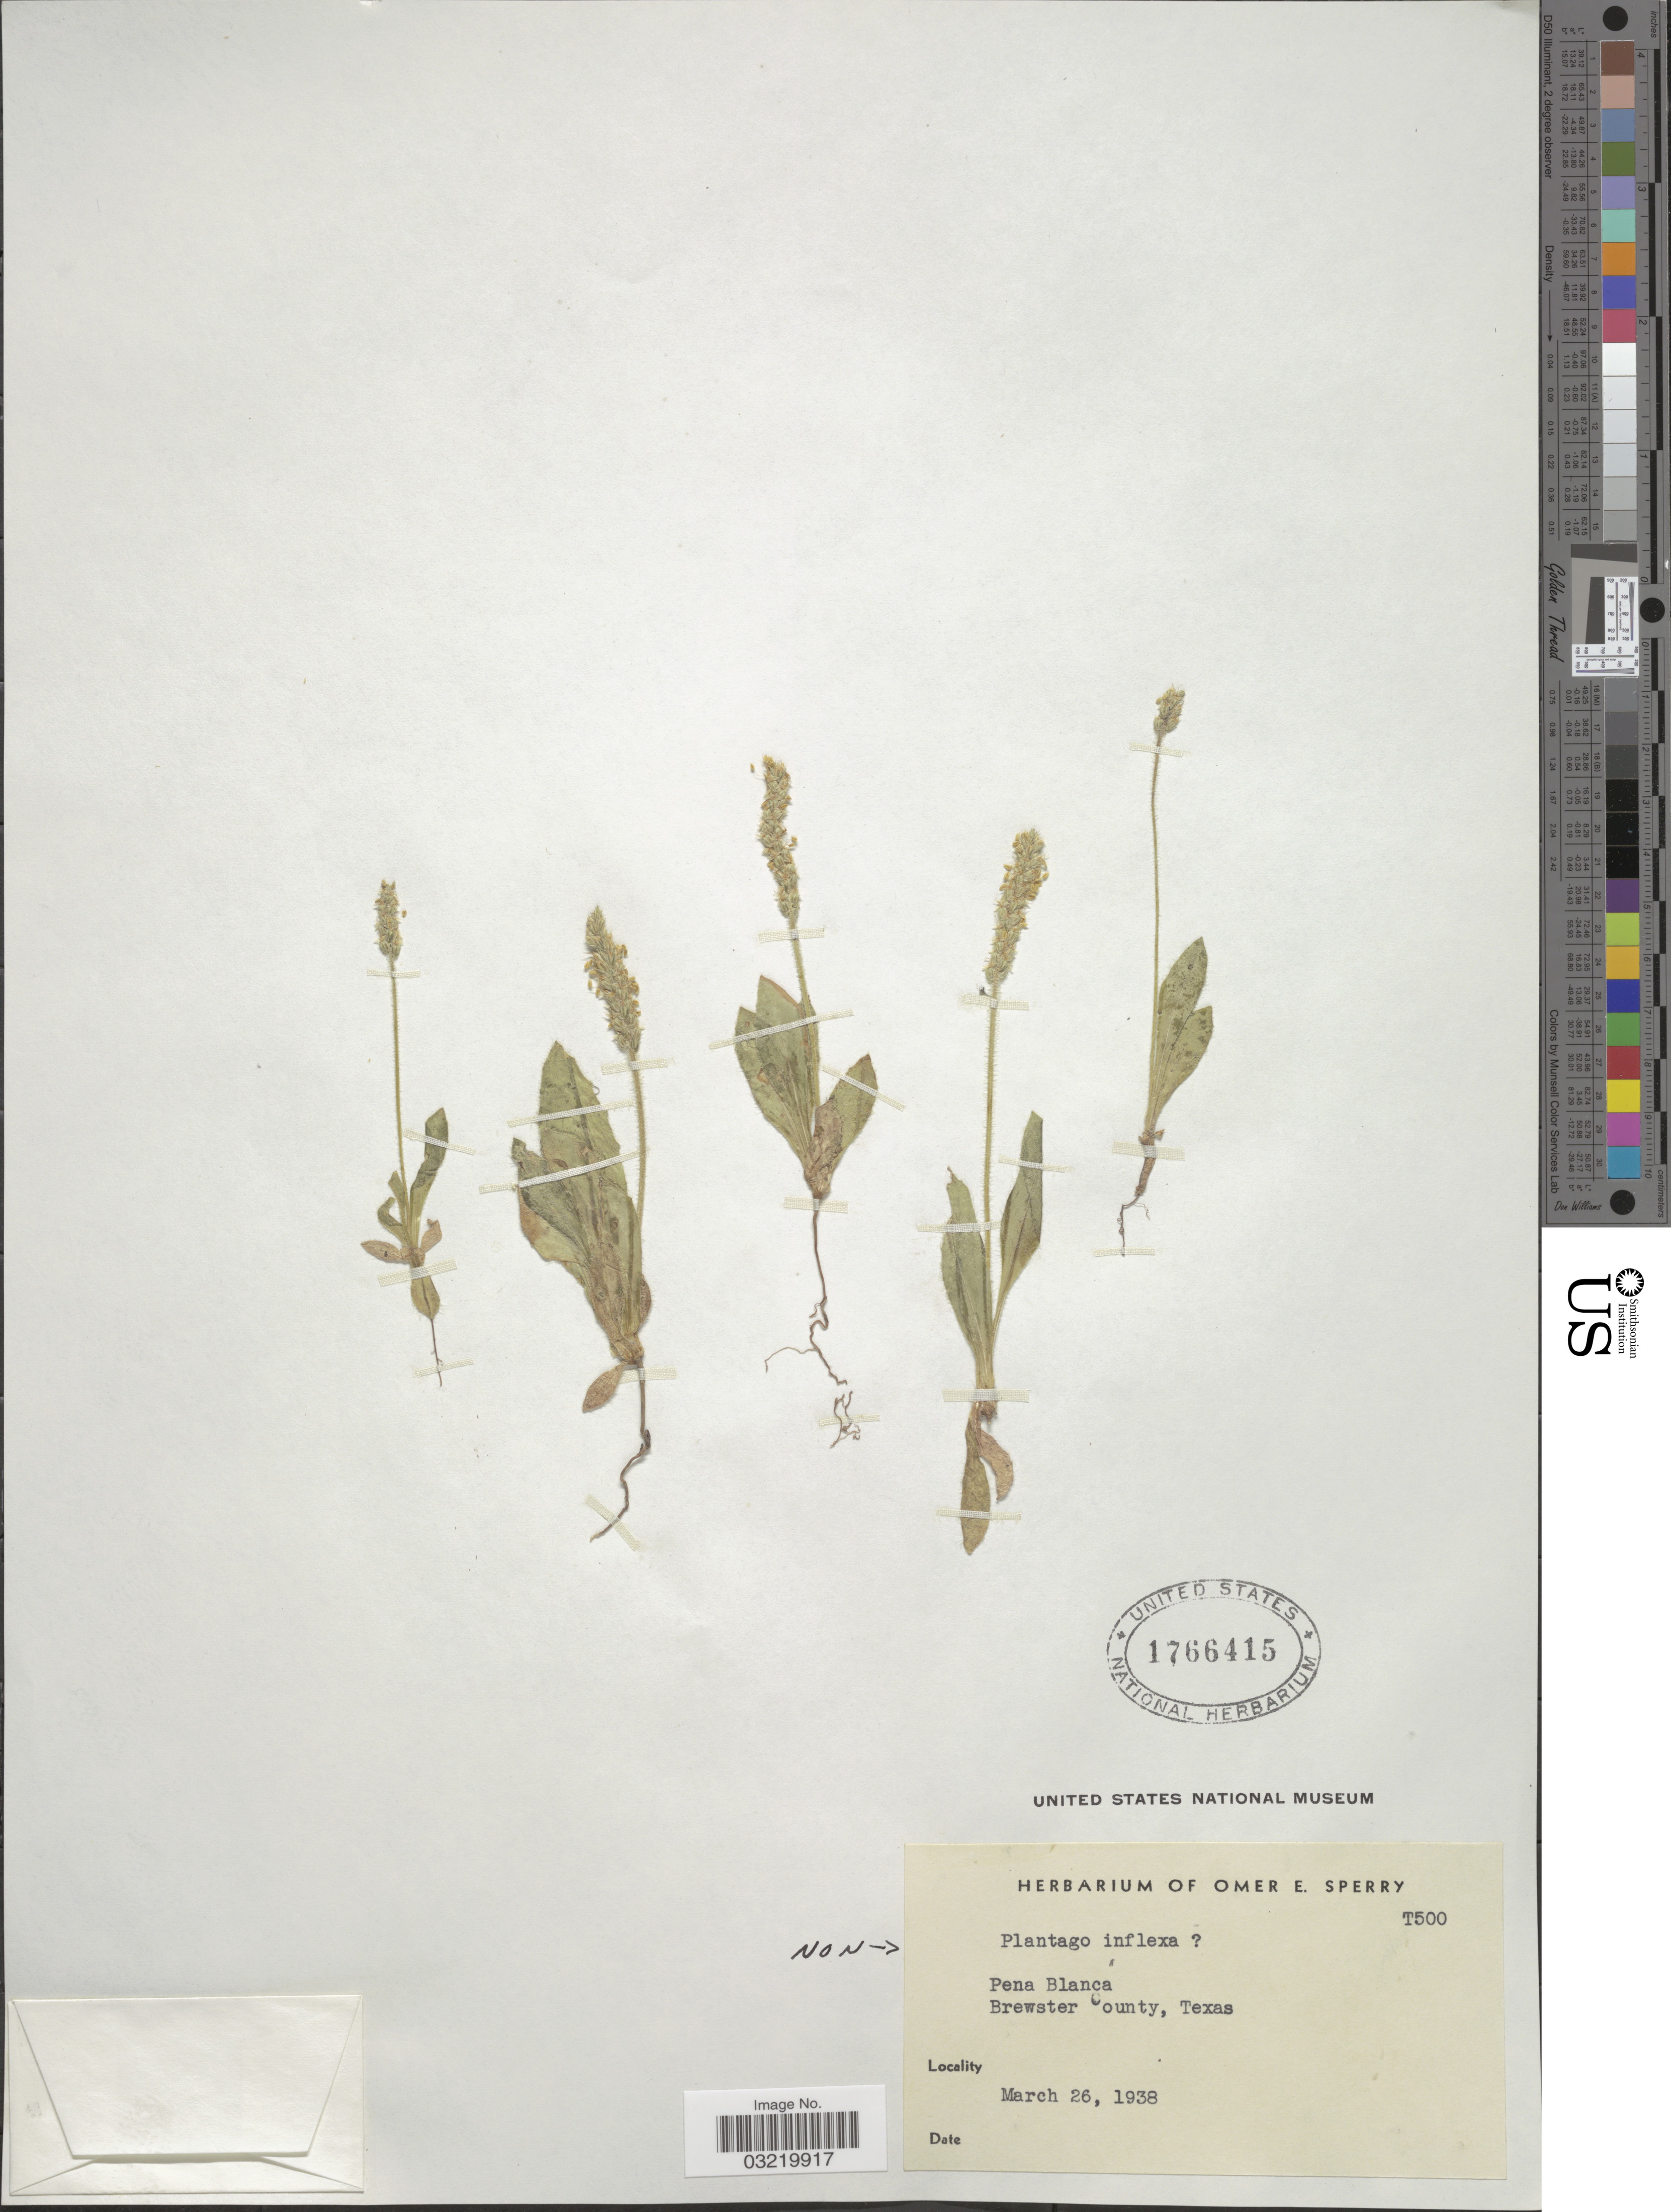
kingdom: Plantae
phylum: Tracheophyta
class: Magnoliopsida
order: Lamiales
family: Plantaginaceae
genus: Plantago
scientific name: Plantago virginica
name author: L.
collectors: ex. herb. Omer E. Sperry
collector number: T500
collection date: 1938-03-26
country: United States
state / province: Texas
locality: Pena Blanca. Brewster County.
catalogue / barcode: US 1766415